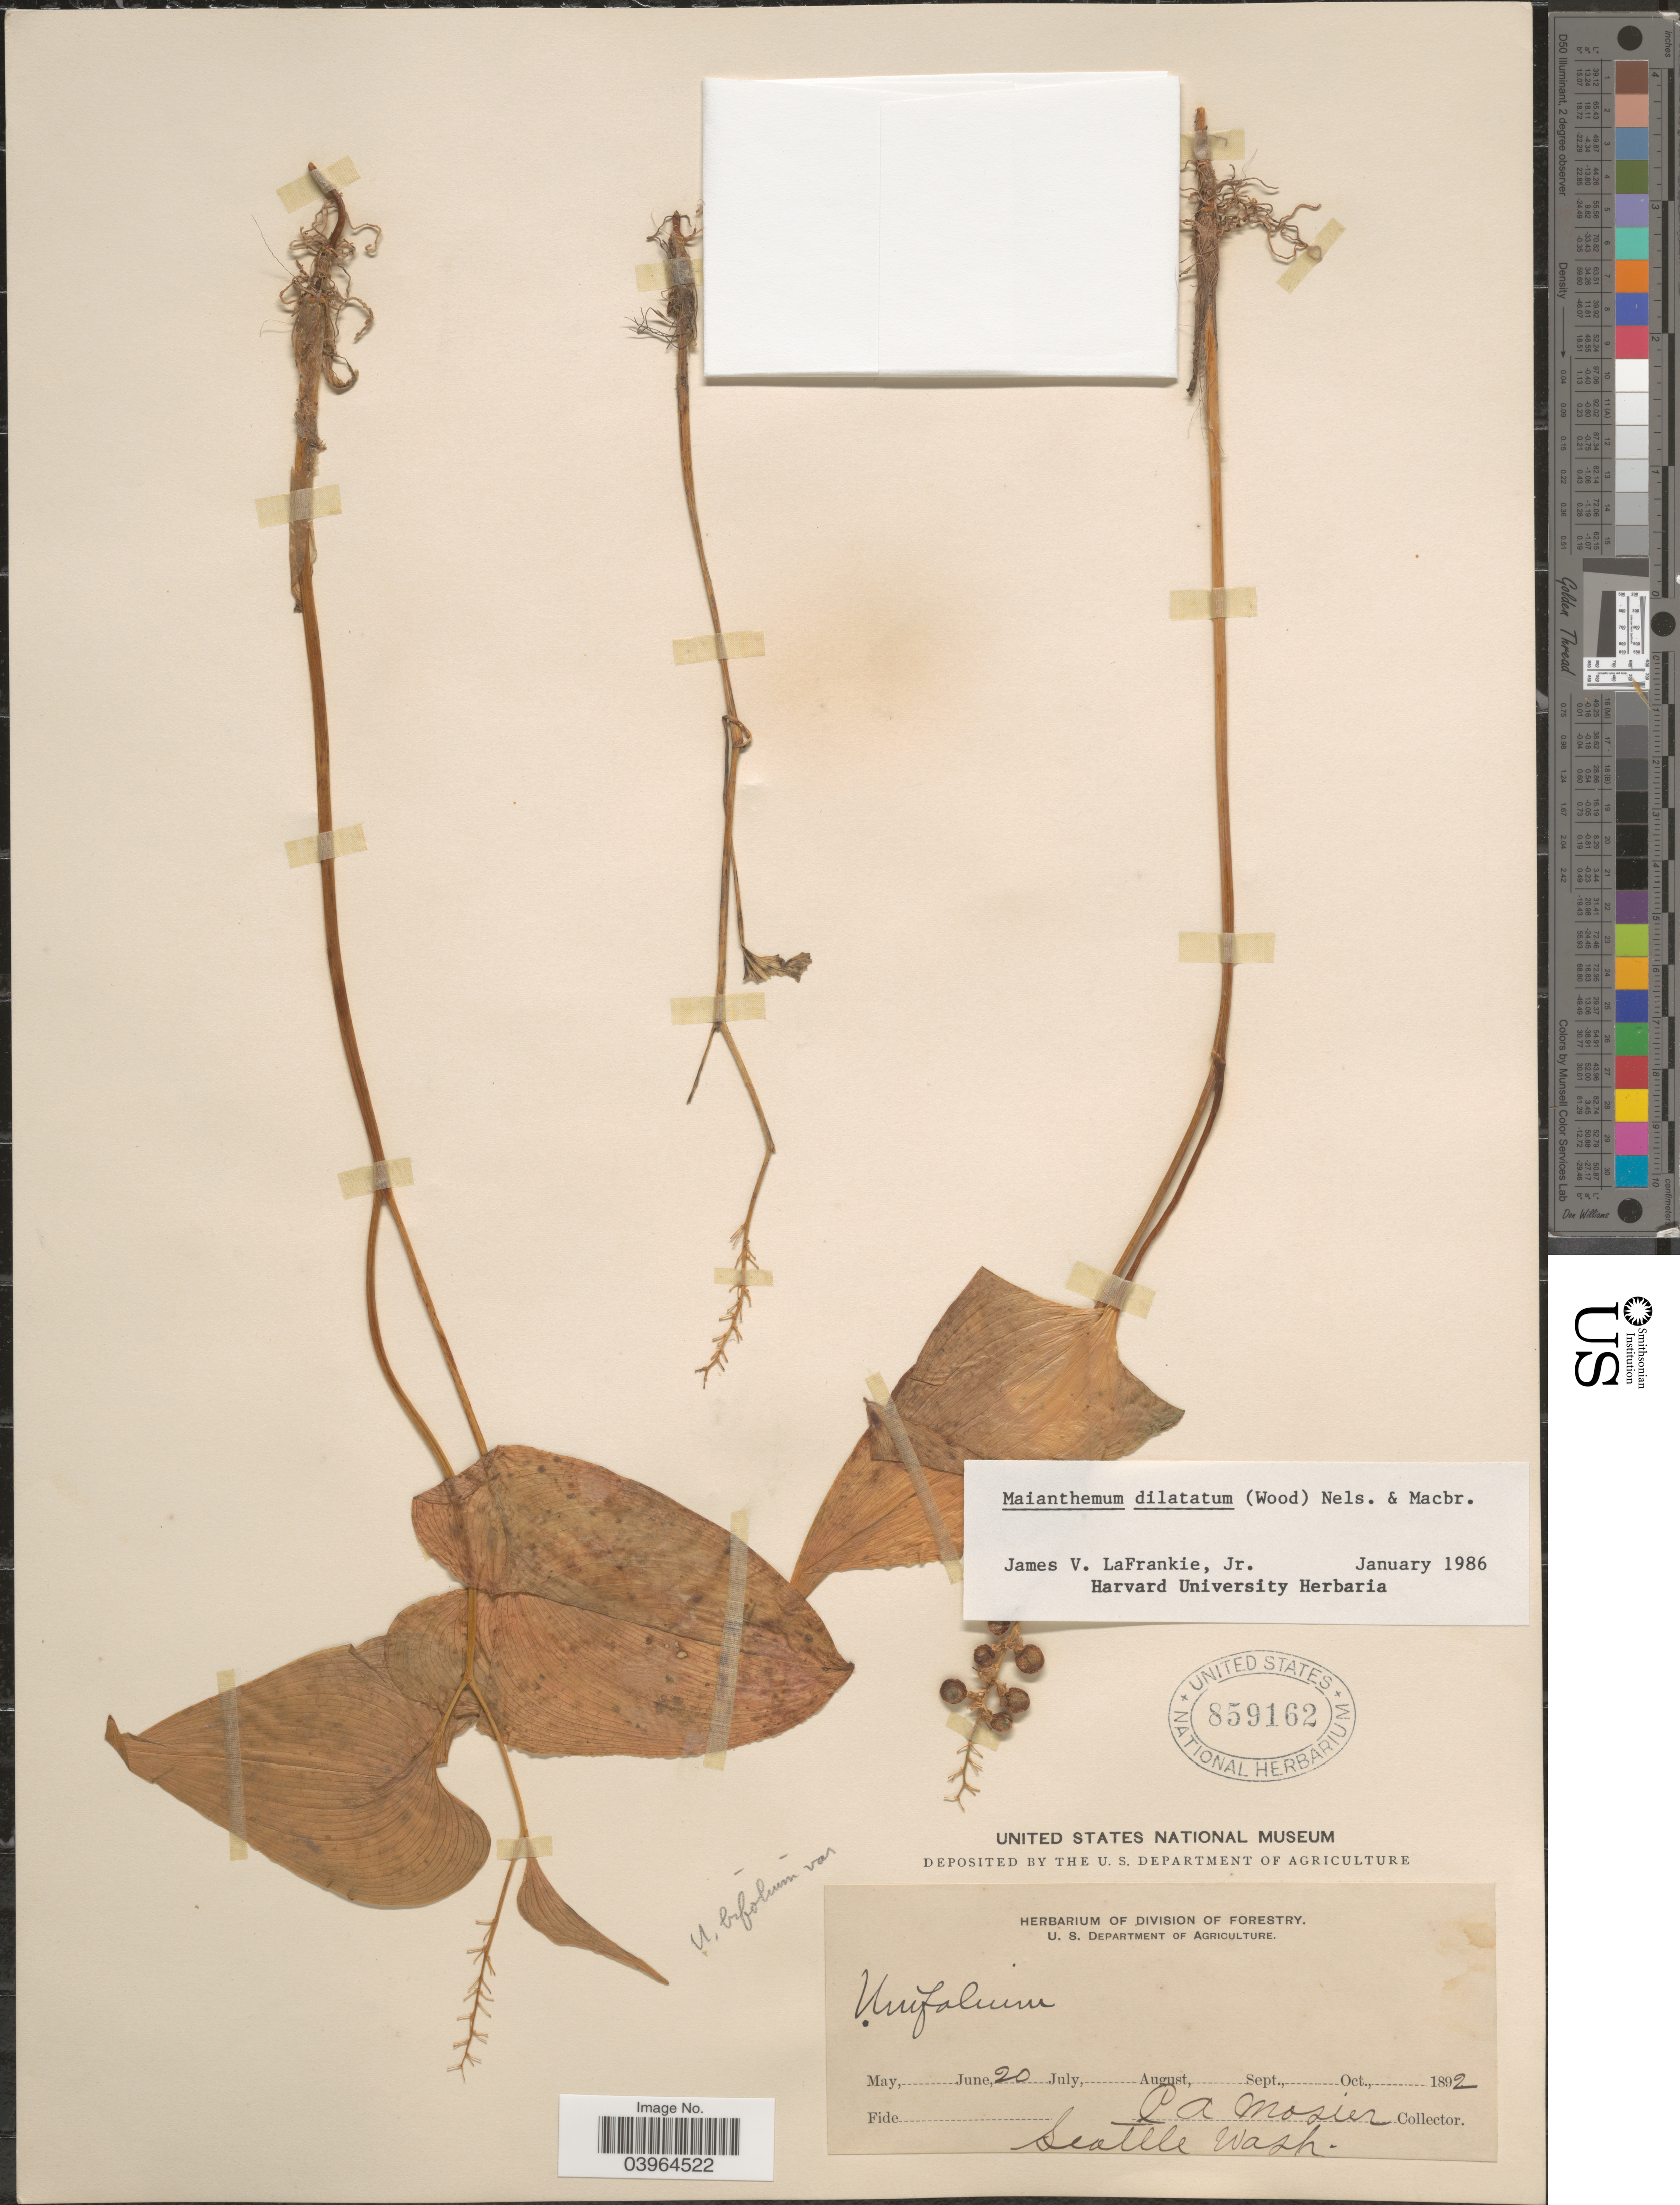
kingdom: Plantae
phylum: Tracheophyta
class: Liliopsida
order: Asparagales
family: Asparagaceae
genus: Maianthemum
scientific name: Maianthemum dilatatum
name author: (Alph. Wood) A. Nelson & J.F. Macbr.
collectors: C. A. Mosier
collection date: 1892-06-20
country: United States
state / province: Washington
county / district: King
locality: Seattle.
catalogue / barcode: US 859162